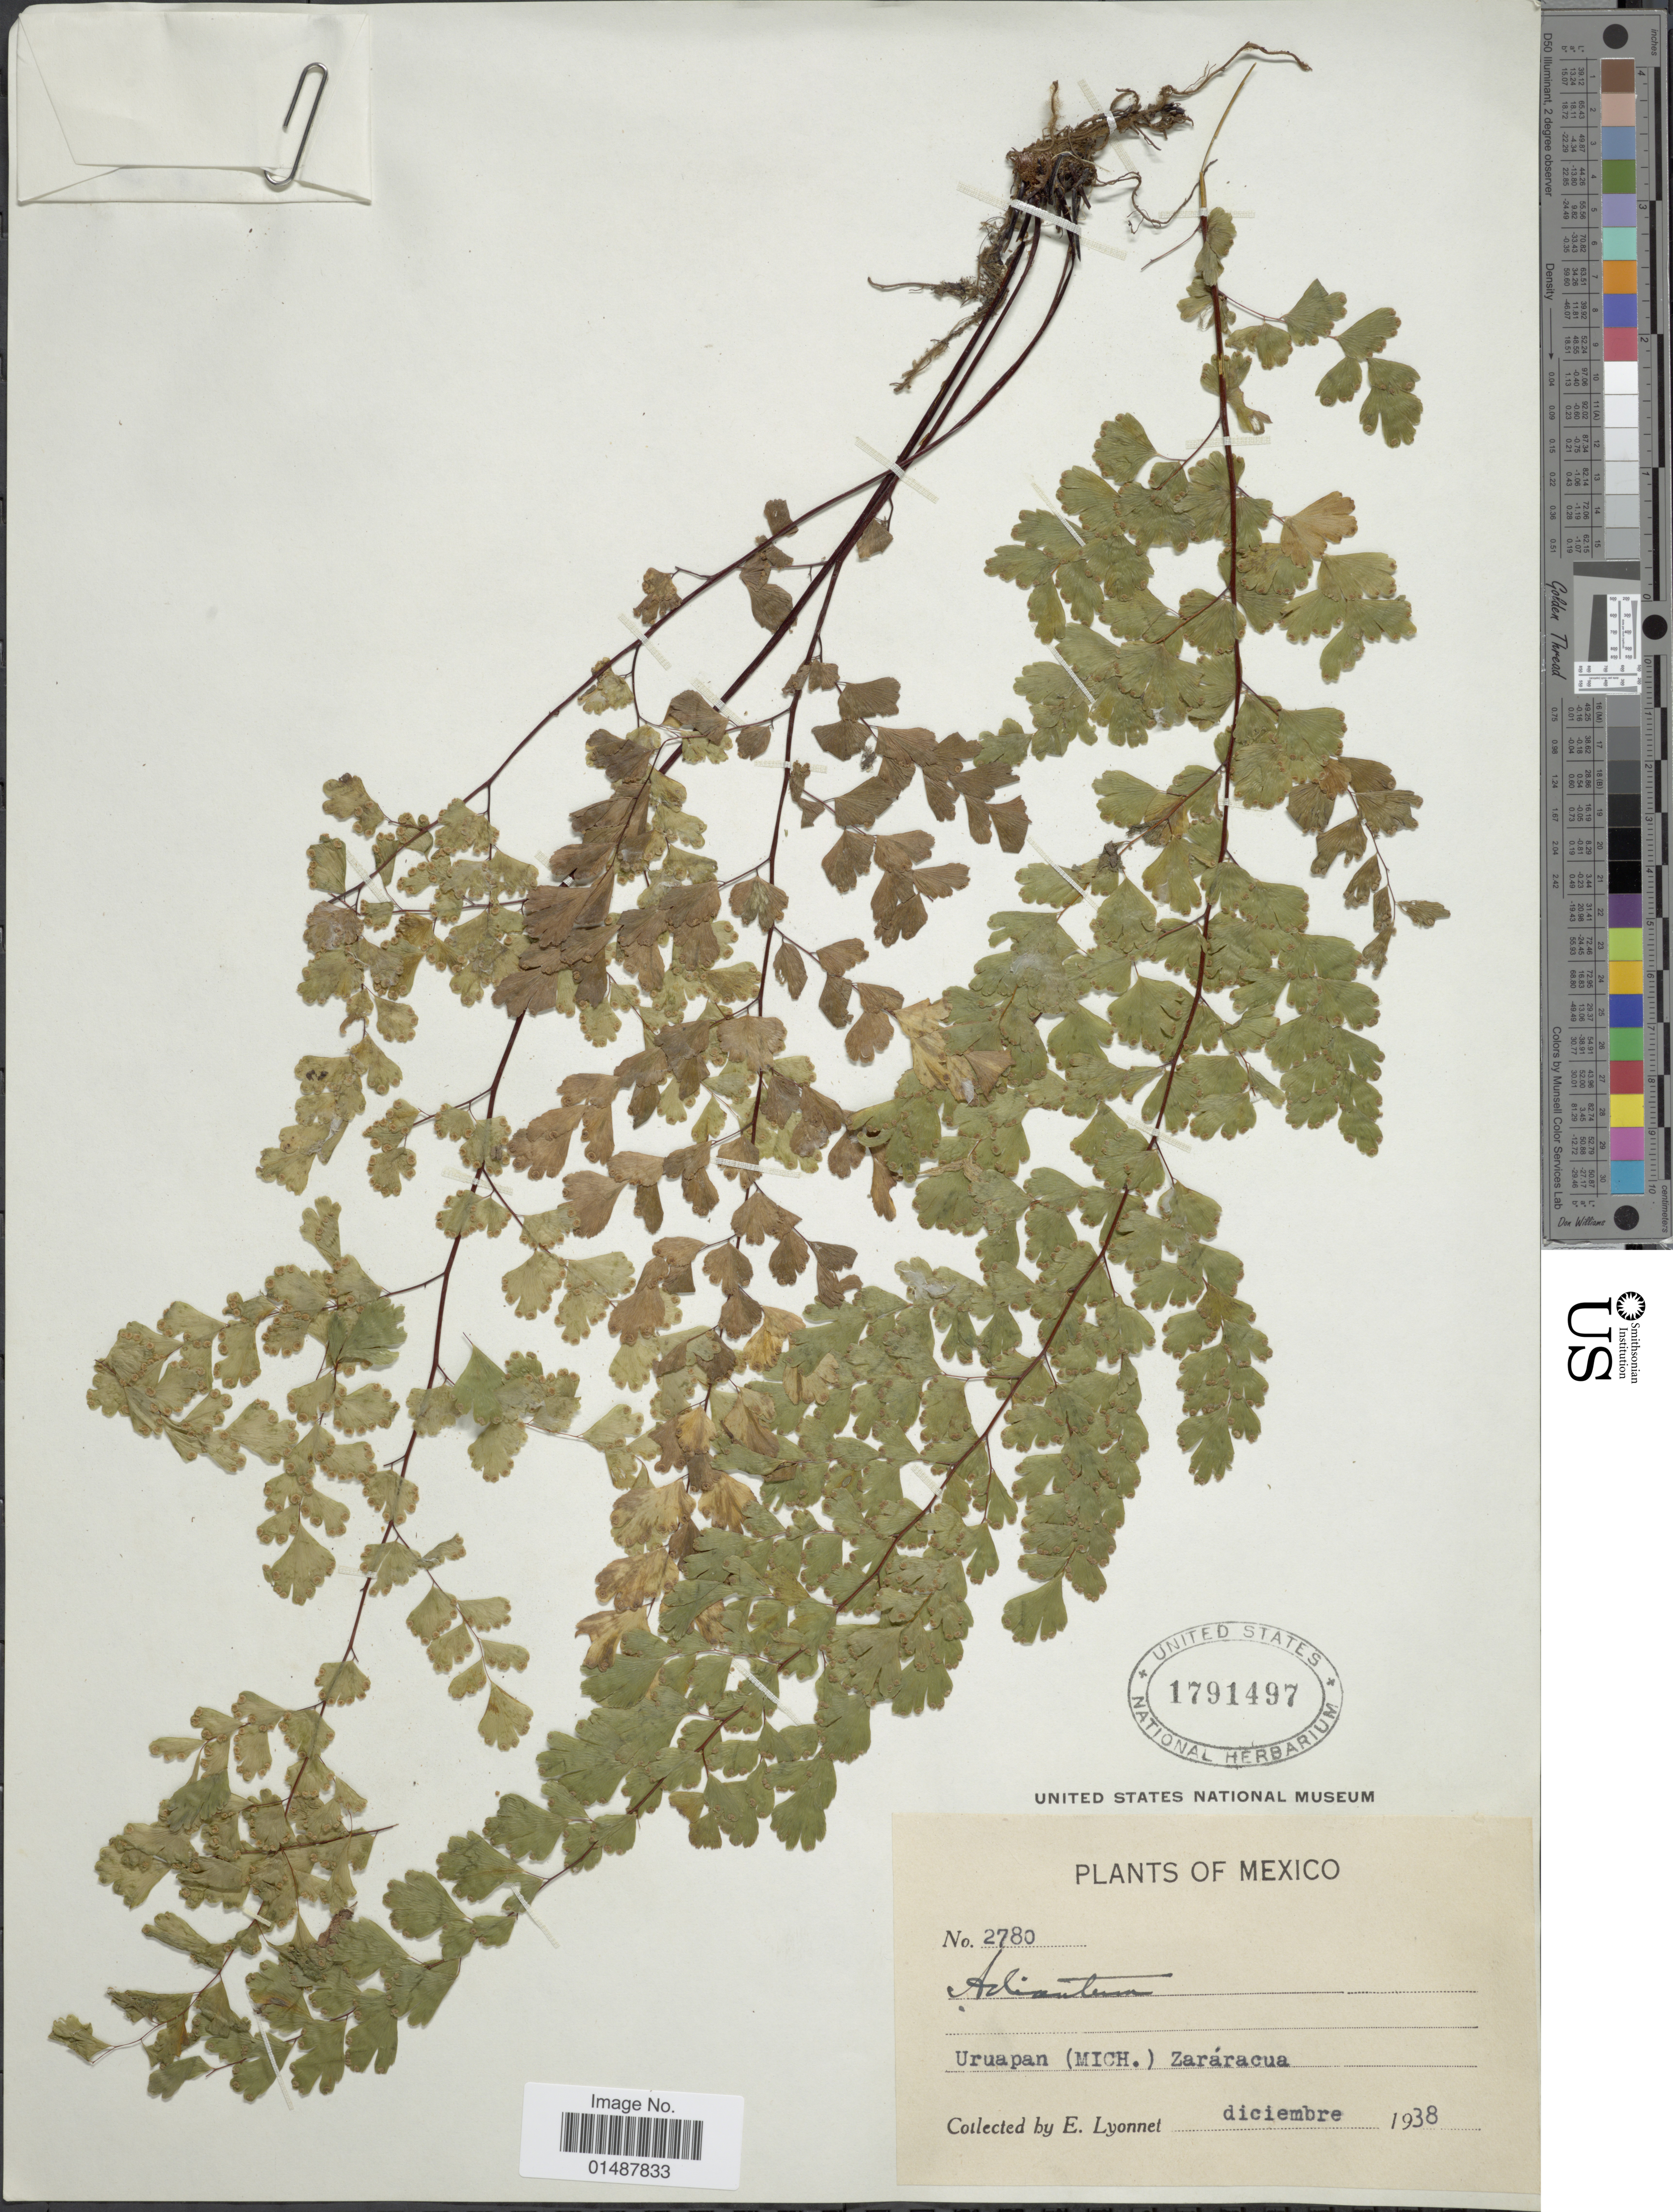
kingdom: Plantae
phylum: Tracheophyta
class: Polypodiopsida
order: Polypodiales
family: Pteridaceae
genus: Adiantum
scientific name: Adiantum concinnum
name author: Humb. & Bonpl. ex Willd.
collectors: E. Lyonnet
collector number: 2780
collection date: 1938-12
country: Mexico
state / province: Michoacán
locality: Uruapan, Zararacua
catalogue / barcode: US 1791497